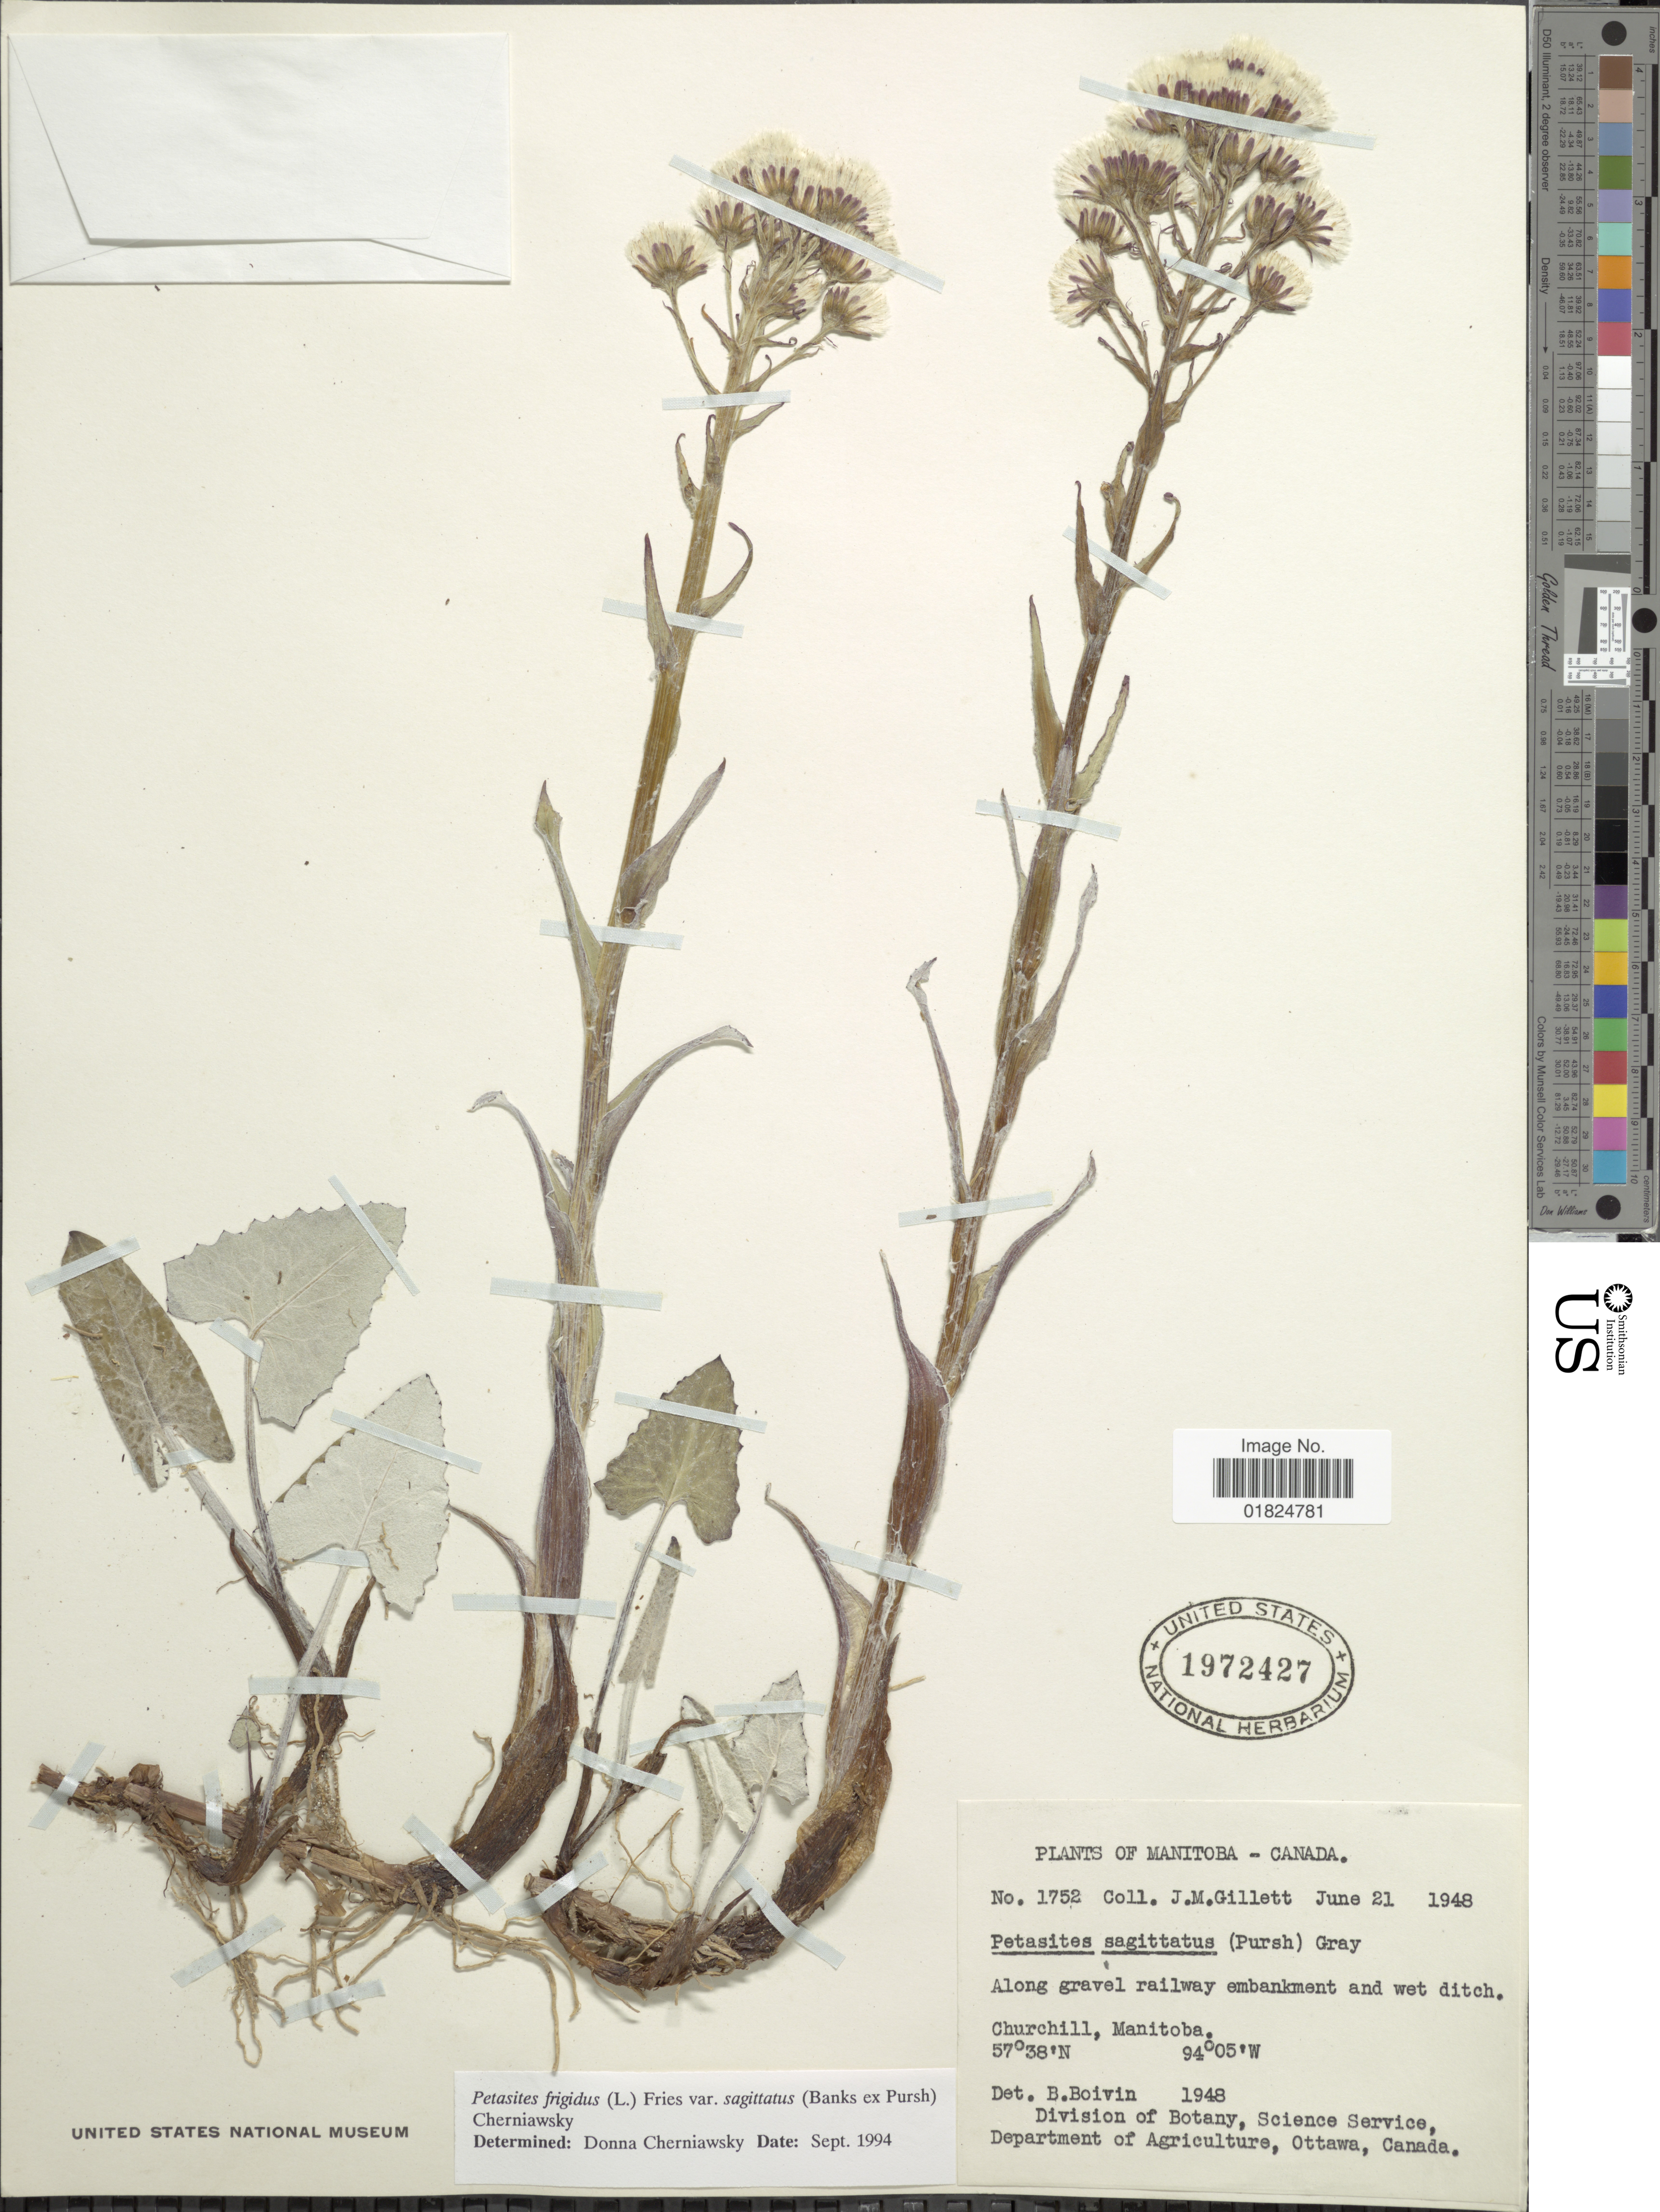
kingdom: Plantae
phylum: Tracheophyta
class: Magnoliopsida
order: Asterales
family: Asteraceae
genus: Petasites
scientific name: Petasites frigidus var. sagittatus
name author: (Banks ex Pursh) Cherniawsky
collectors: J. M. Gillett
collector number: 1752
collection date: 1948-06-21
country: Canada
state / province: Manitoba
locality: Churchill, Manitoba. Along gravel railway embankment and wet ditch.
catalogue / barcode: US 1792427